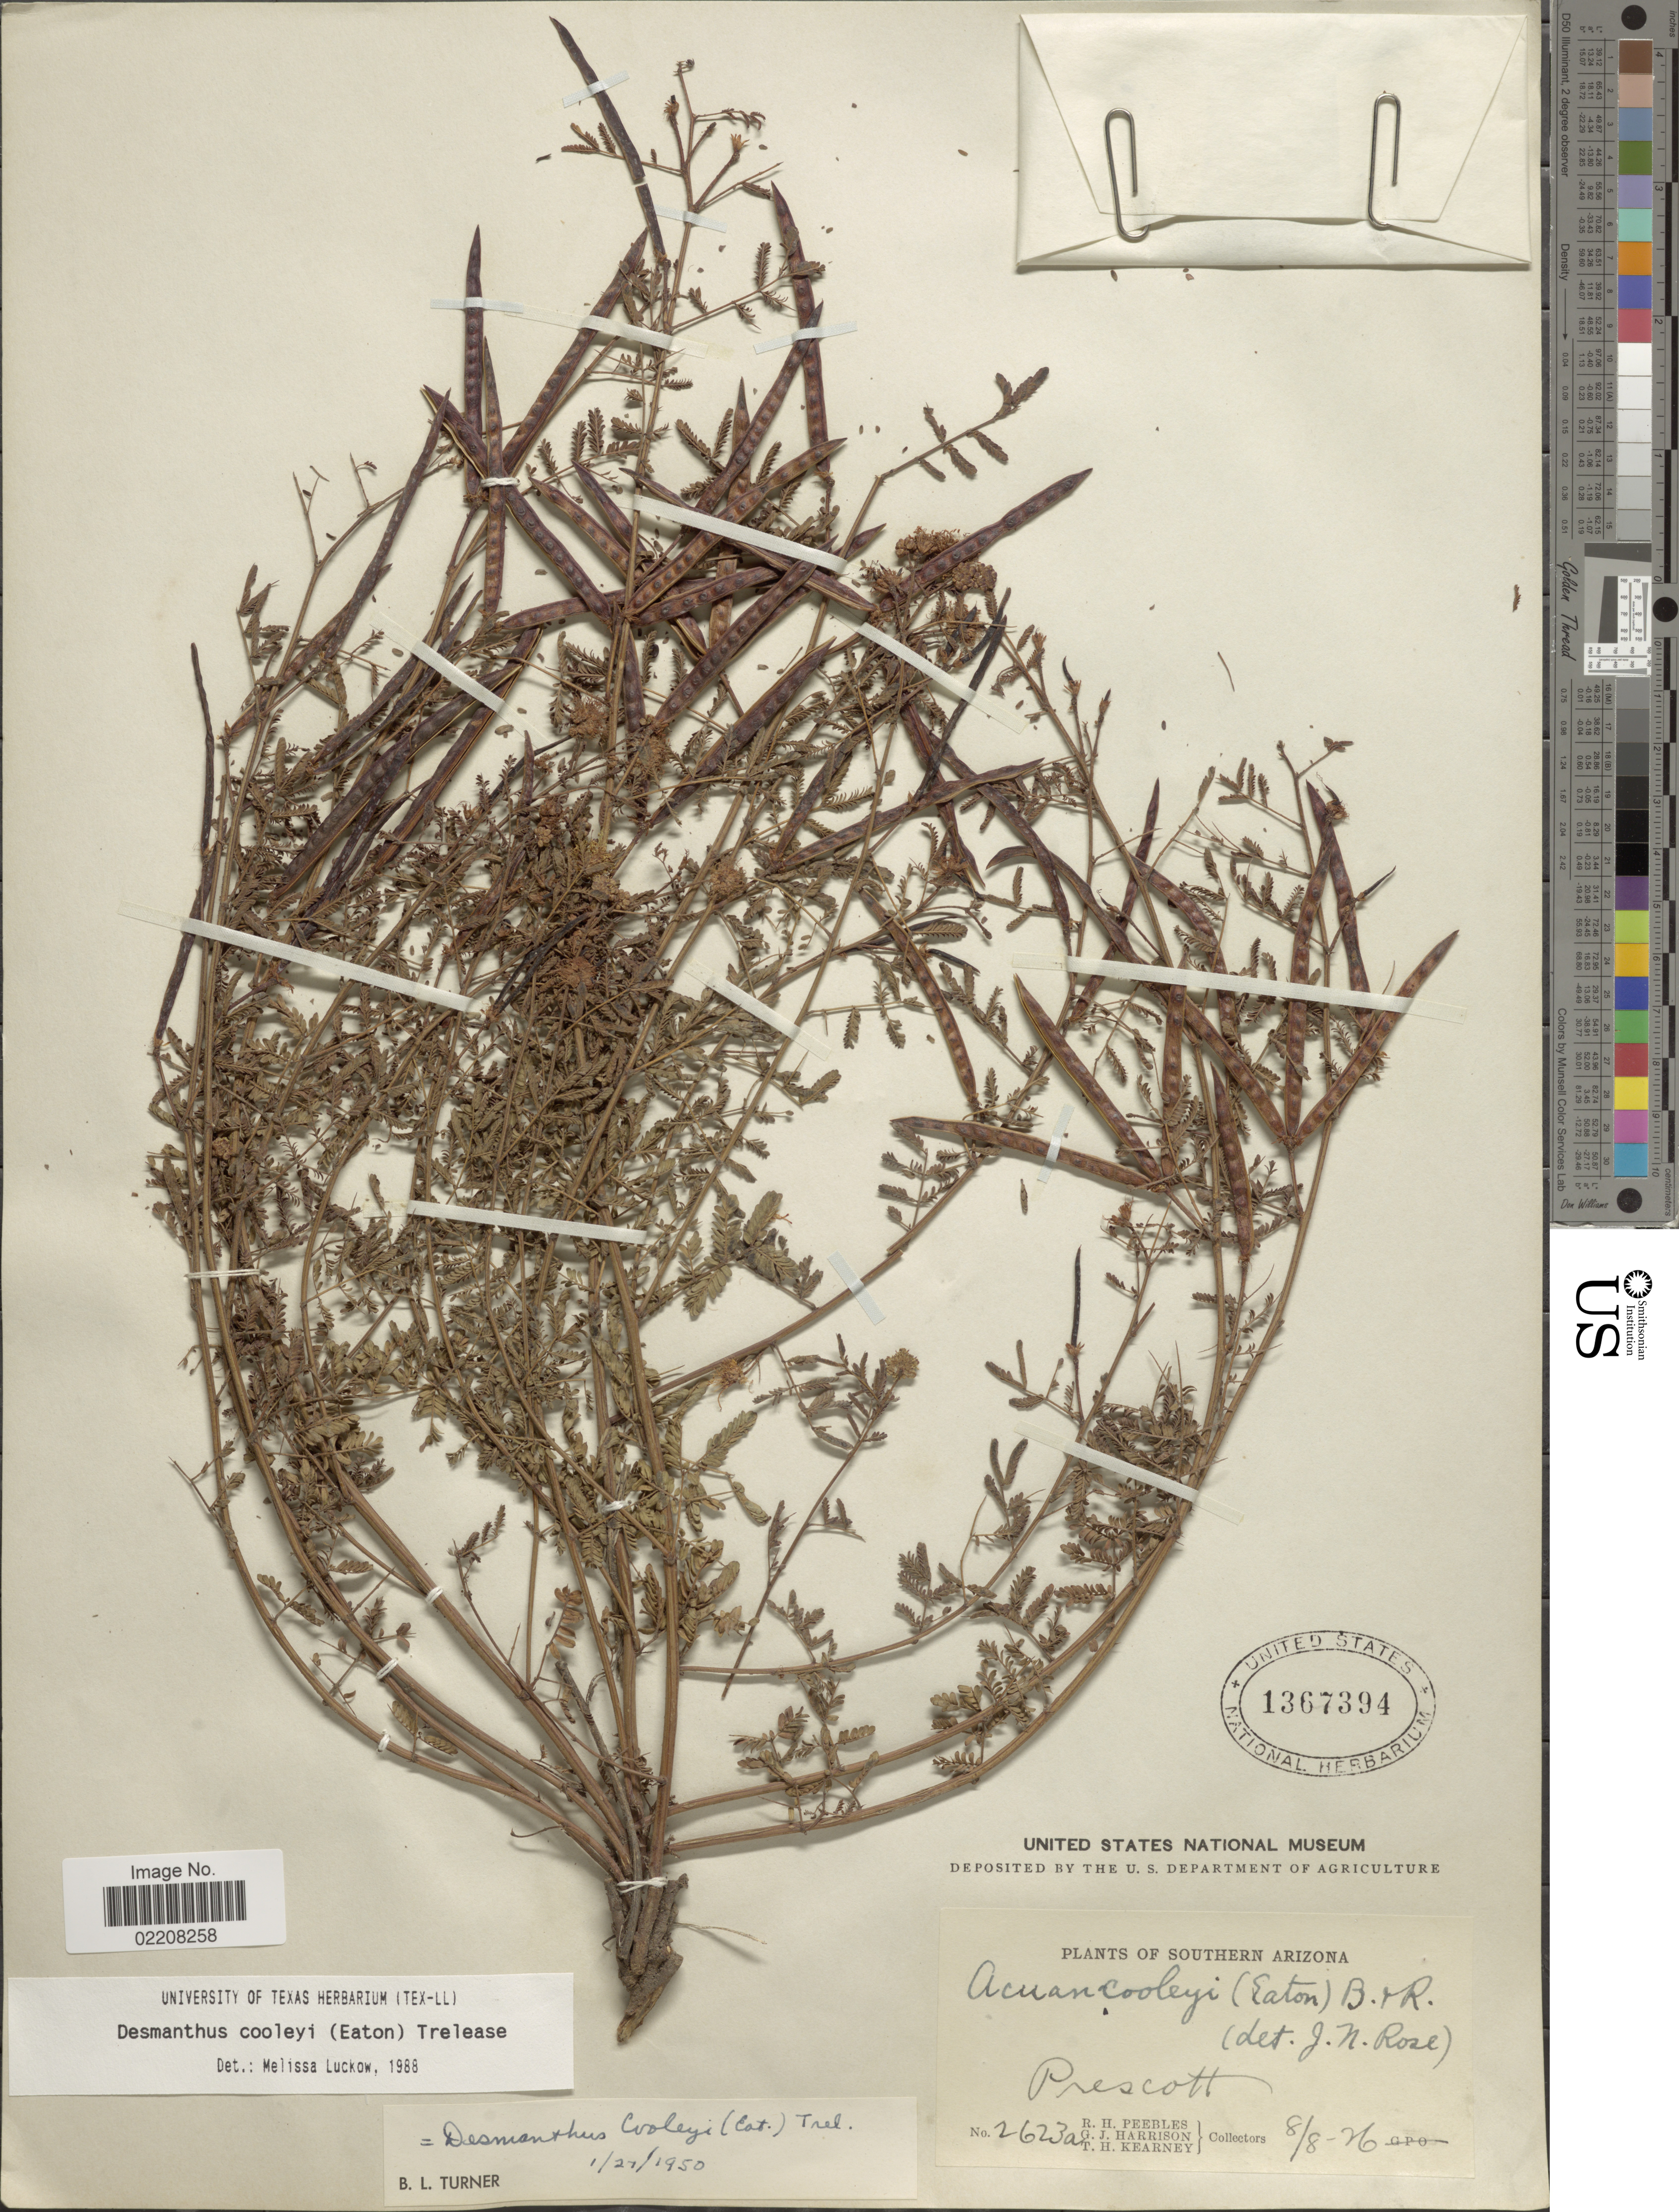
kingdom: Plantae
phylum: Tracheophyta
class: Magnoliopsida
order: Fabales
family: Fabaceae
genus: Desmanthus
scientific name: Desmanthus cooleyi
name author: (Eaton) Trel.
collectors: R. H. Peebles, G. J. Harrison & T. H. Kearney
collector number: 2623a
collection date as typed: Transcribed d/m/y: 8/8/26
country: United States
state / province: Arizona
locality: Southern Arizona. Prescott.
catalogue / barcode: US 1367394